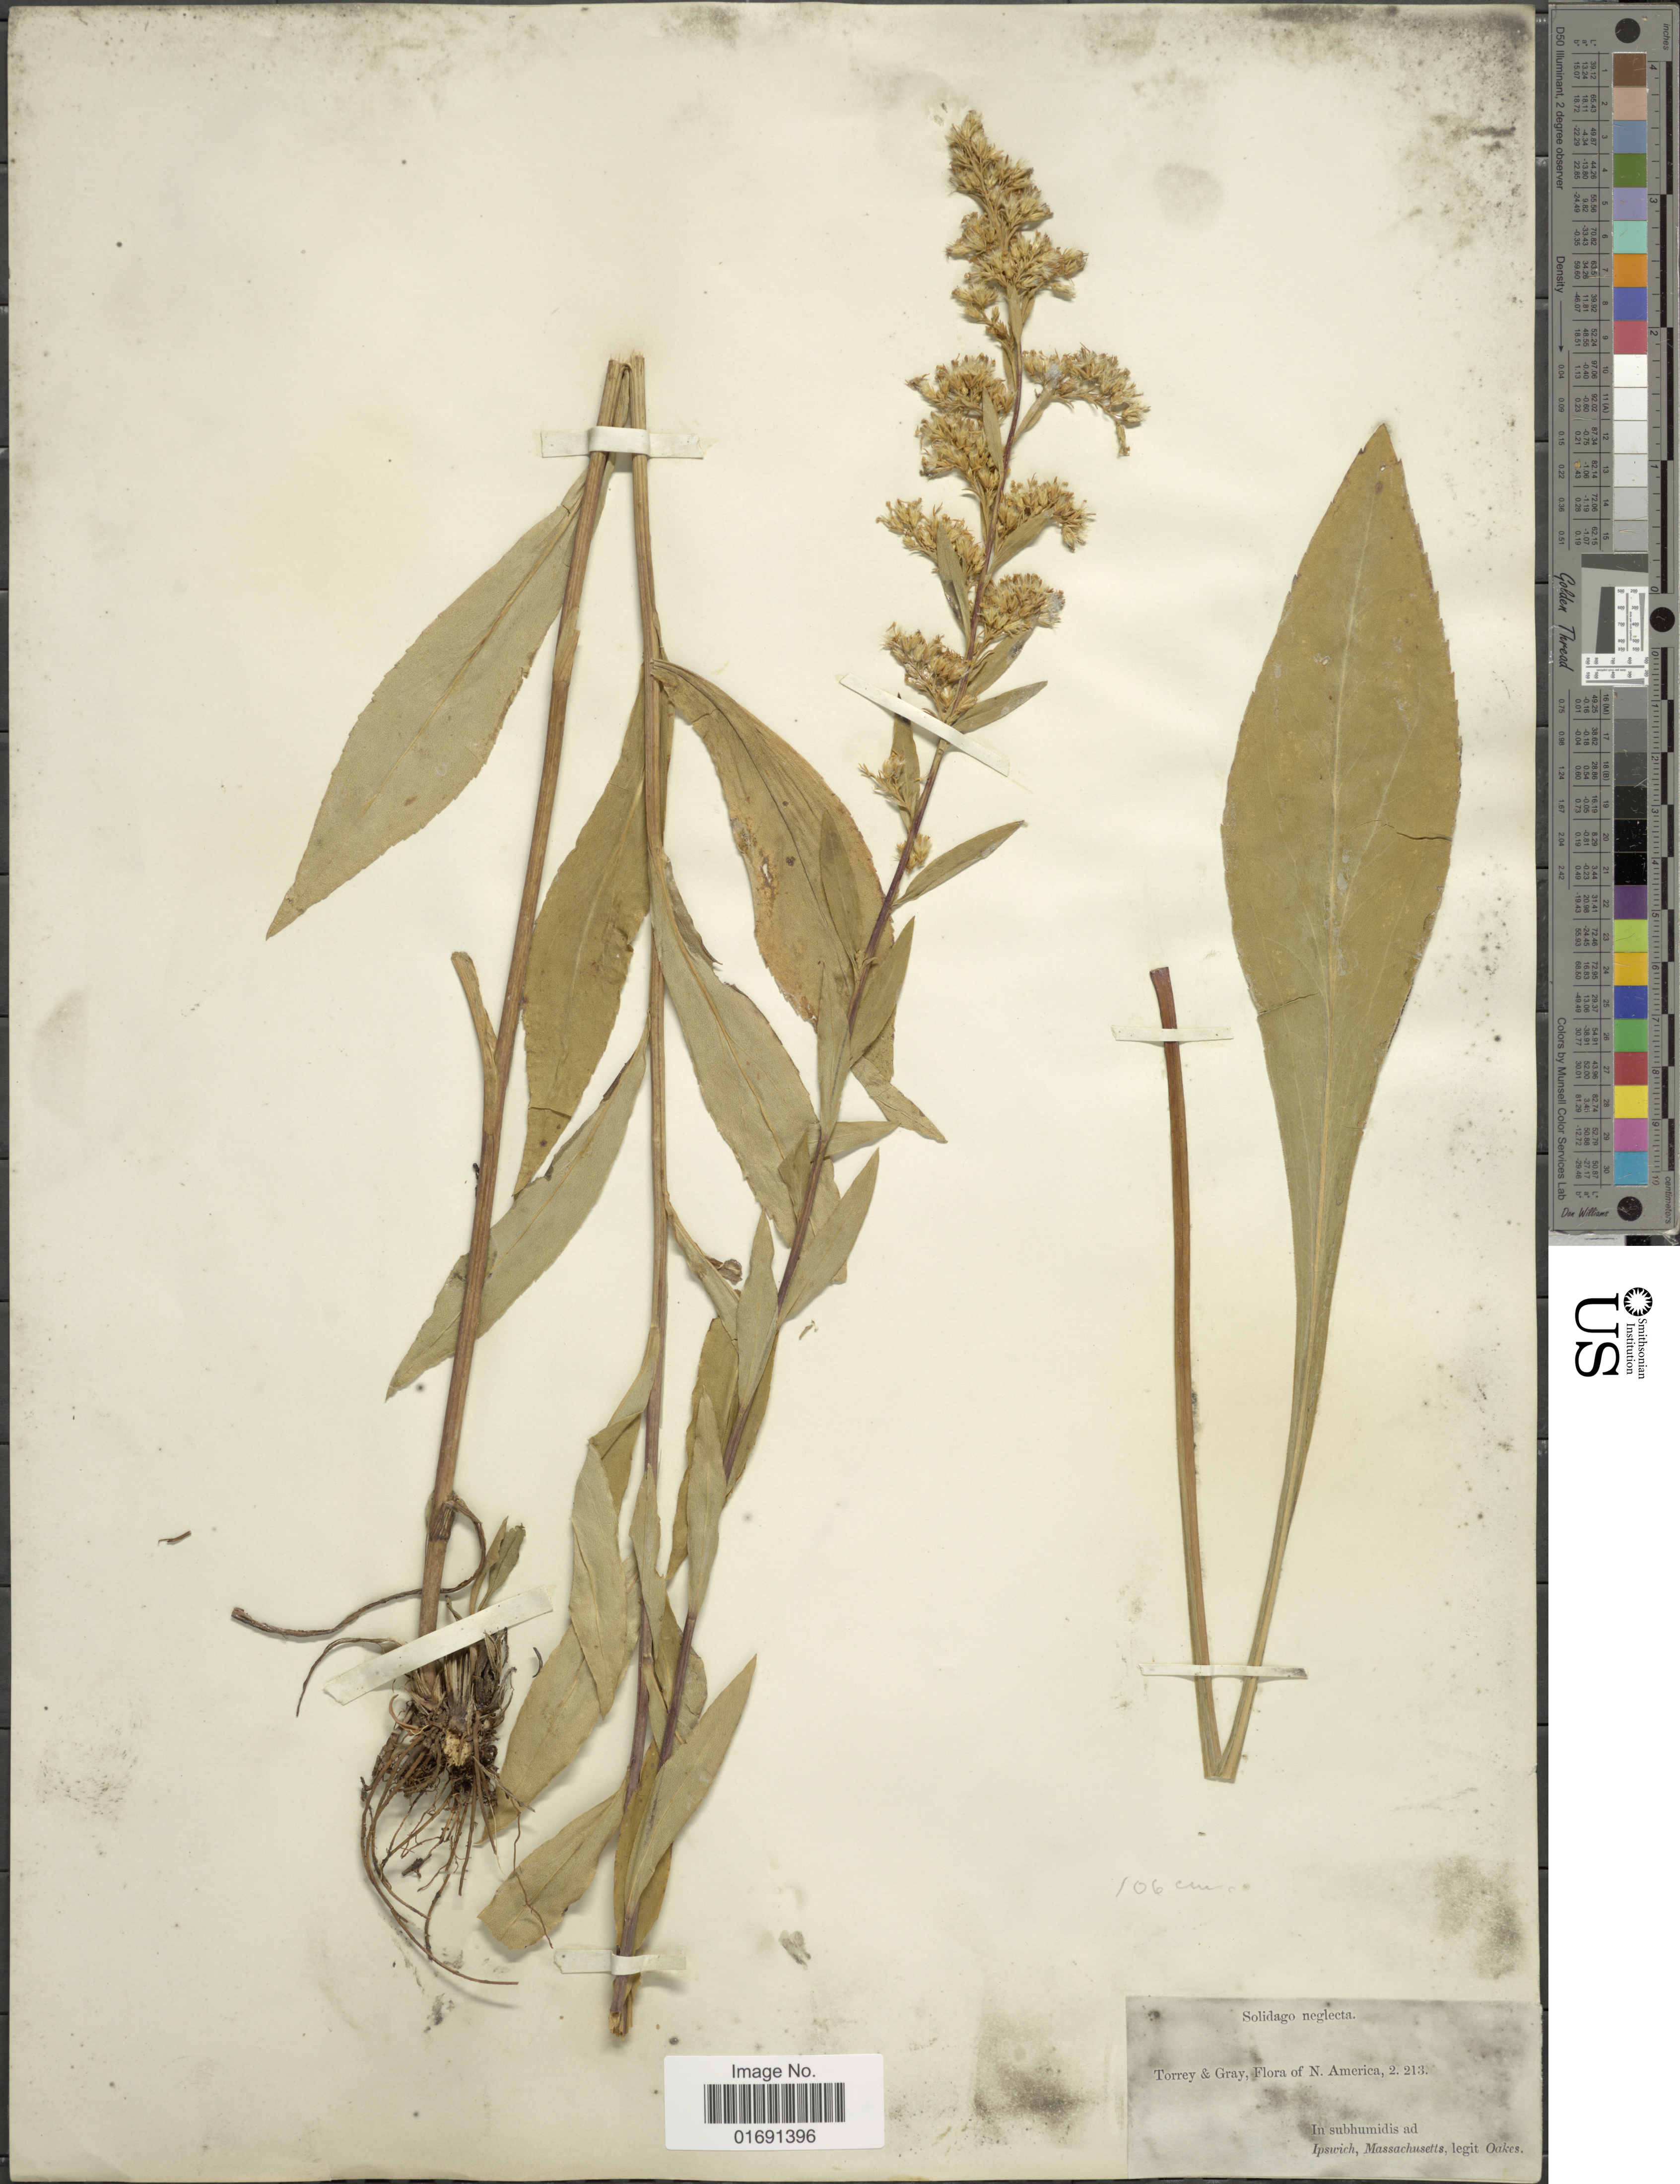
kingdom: Plantae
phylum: Tracheophyta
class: Magnoliopsida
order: Asterales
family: Asteraceae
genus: Solidago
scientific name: Solidago uniligulata var. neglecta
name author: Fernald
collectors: -. Oakes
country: United States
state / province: Massachusetts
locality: Ipswich